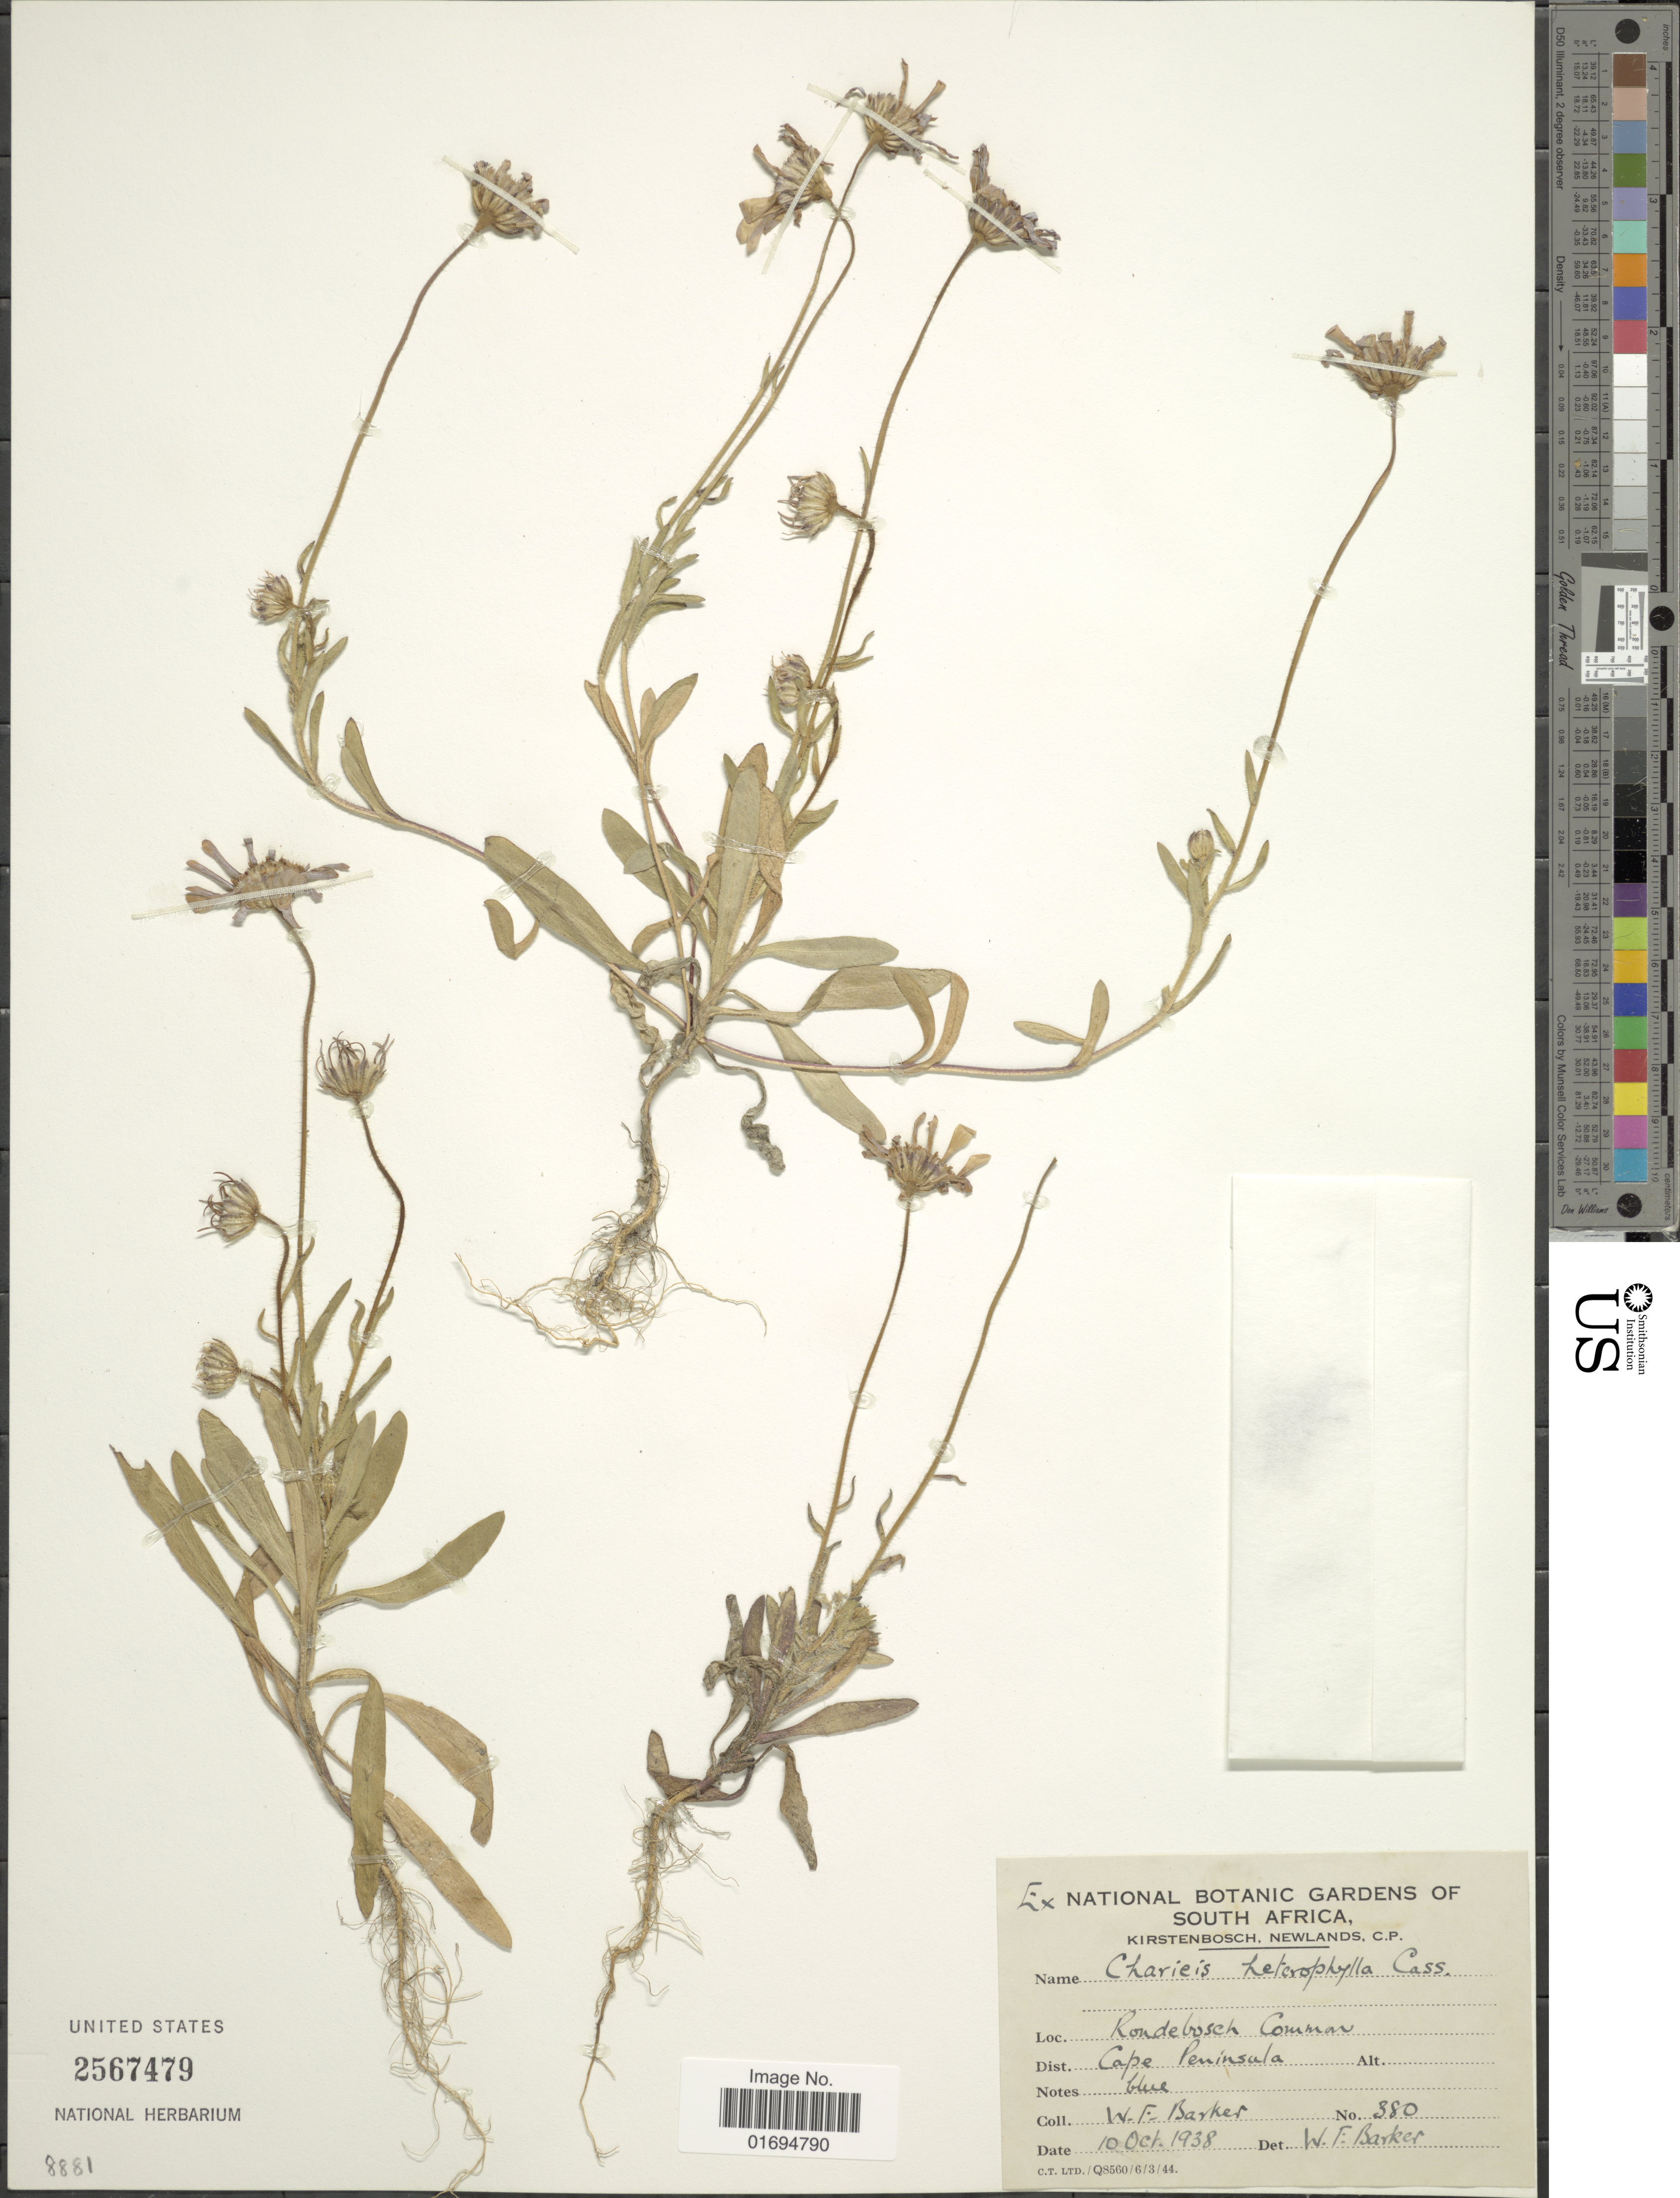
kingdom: Plantae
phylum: Tracheophyta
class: Magnoliopsida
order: Asterales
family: Asteraceae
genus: Felicia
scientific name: Felicia heterophylla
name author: (Cass.) Grau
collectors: W. F. Barker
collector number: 380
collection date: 1938-10-10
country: South Africa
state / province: Western Cape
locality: Rondebosch Common, Cape Peninsula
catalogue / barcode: US 2567479